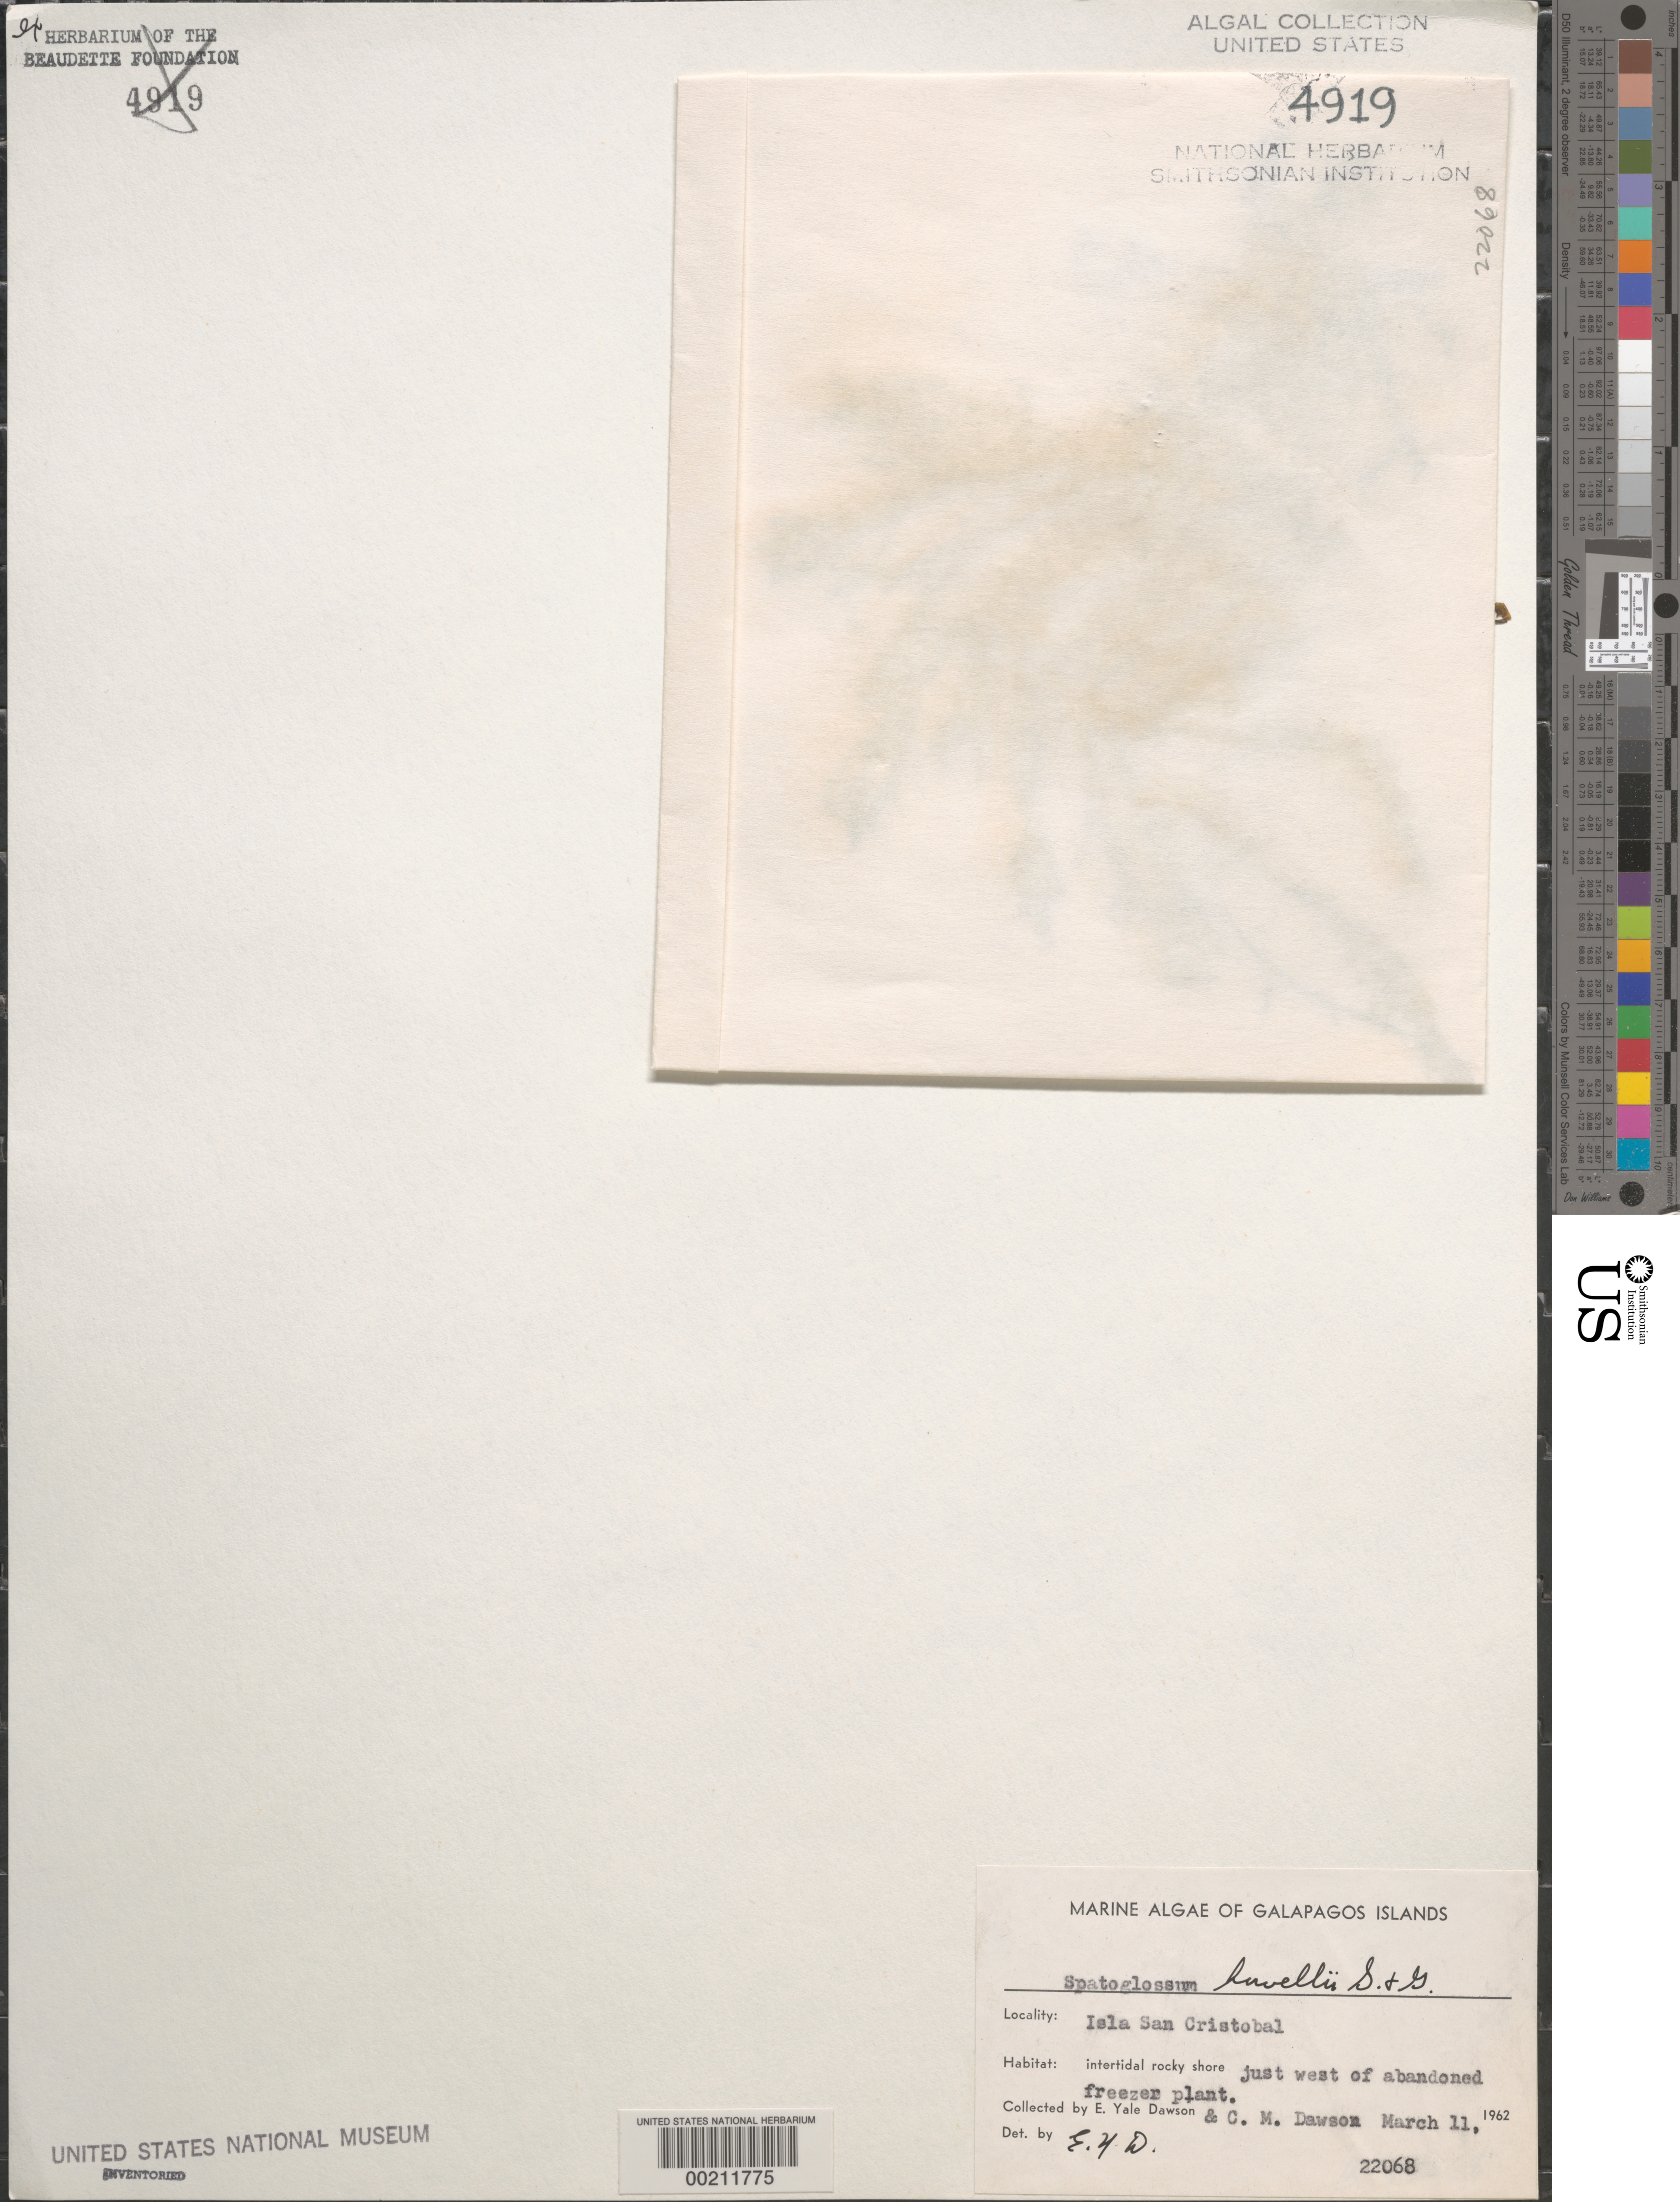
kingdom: Chromista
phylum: Ochrophyta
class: Phaeophyceae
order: Dictyotales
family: Dictyotaceae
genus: Spatoglossum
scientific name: Spatoglossum howellii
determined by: Dawson, E. Y.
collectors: E. Y. Dawson & C. M. Dawson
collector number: EYD 22068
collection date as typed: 11 Mar 1962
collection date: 1962-03-11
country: Ecuador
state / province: Colón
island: San Cristóbal [Chatham]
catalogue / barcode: US 4919